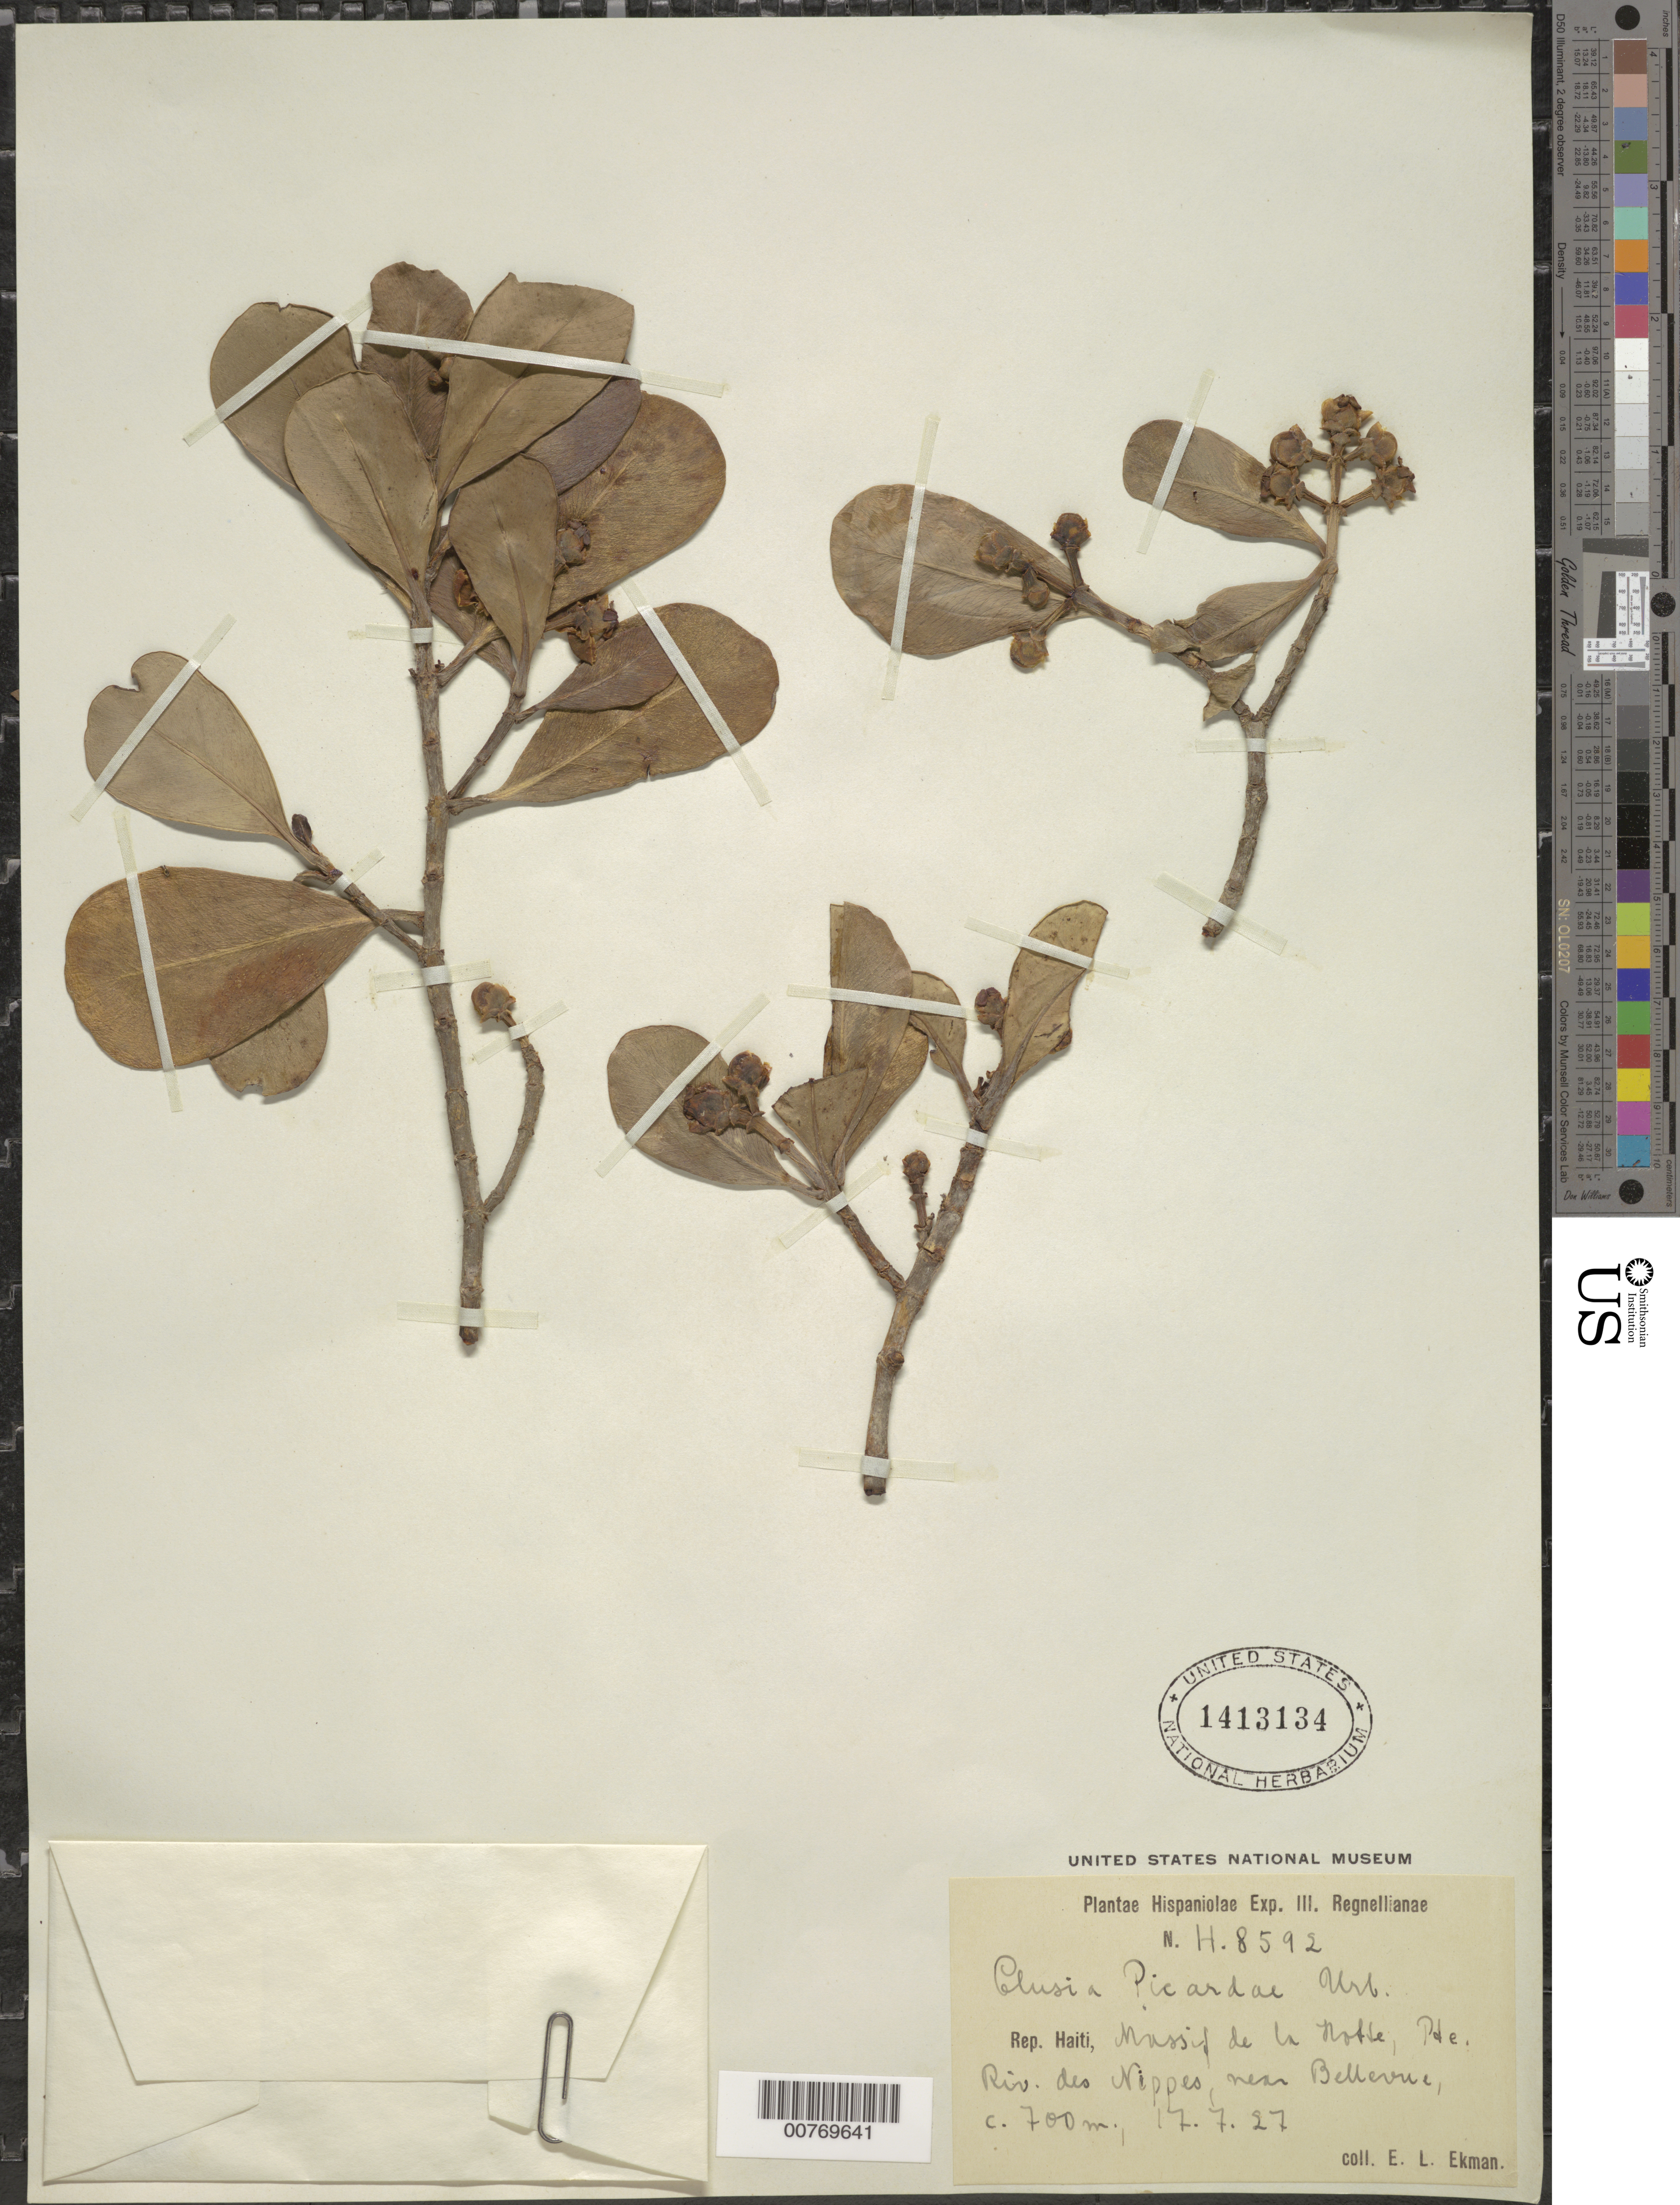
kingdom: Plantae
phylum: Tracheophyta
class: Magnoliopsida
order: Malpighiales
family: Clusiaceae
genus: Clusia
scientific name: Clusia picardae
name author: Urb.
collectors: E. L. Ekman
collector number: H 8592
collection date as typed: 17 Jul 1927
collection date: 1927-07-17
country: Haiti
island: Hispaniola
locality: Massif de Nodde, Pde. Riv. des Nippes.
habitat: Near Belleoue/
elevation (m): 700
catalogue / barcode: US 1413134